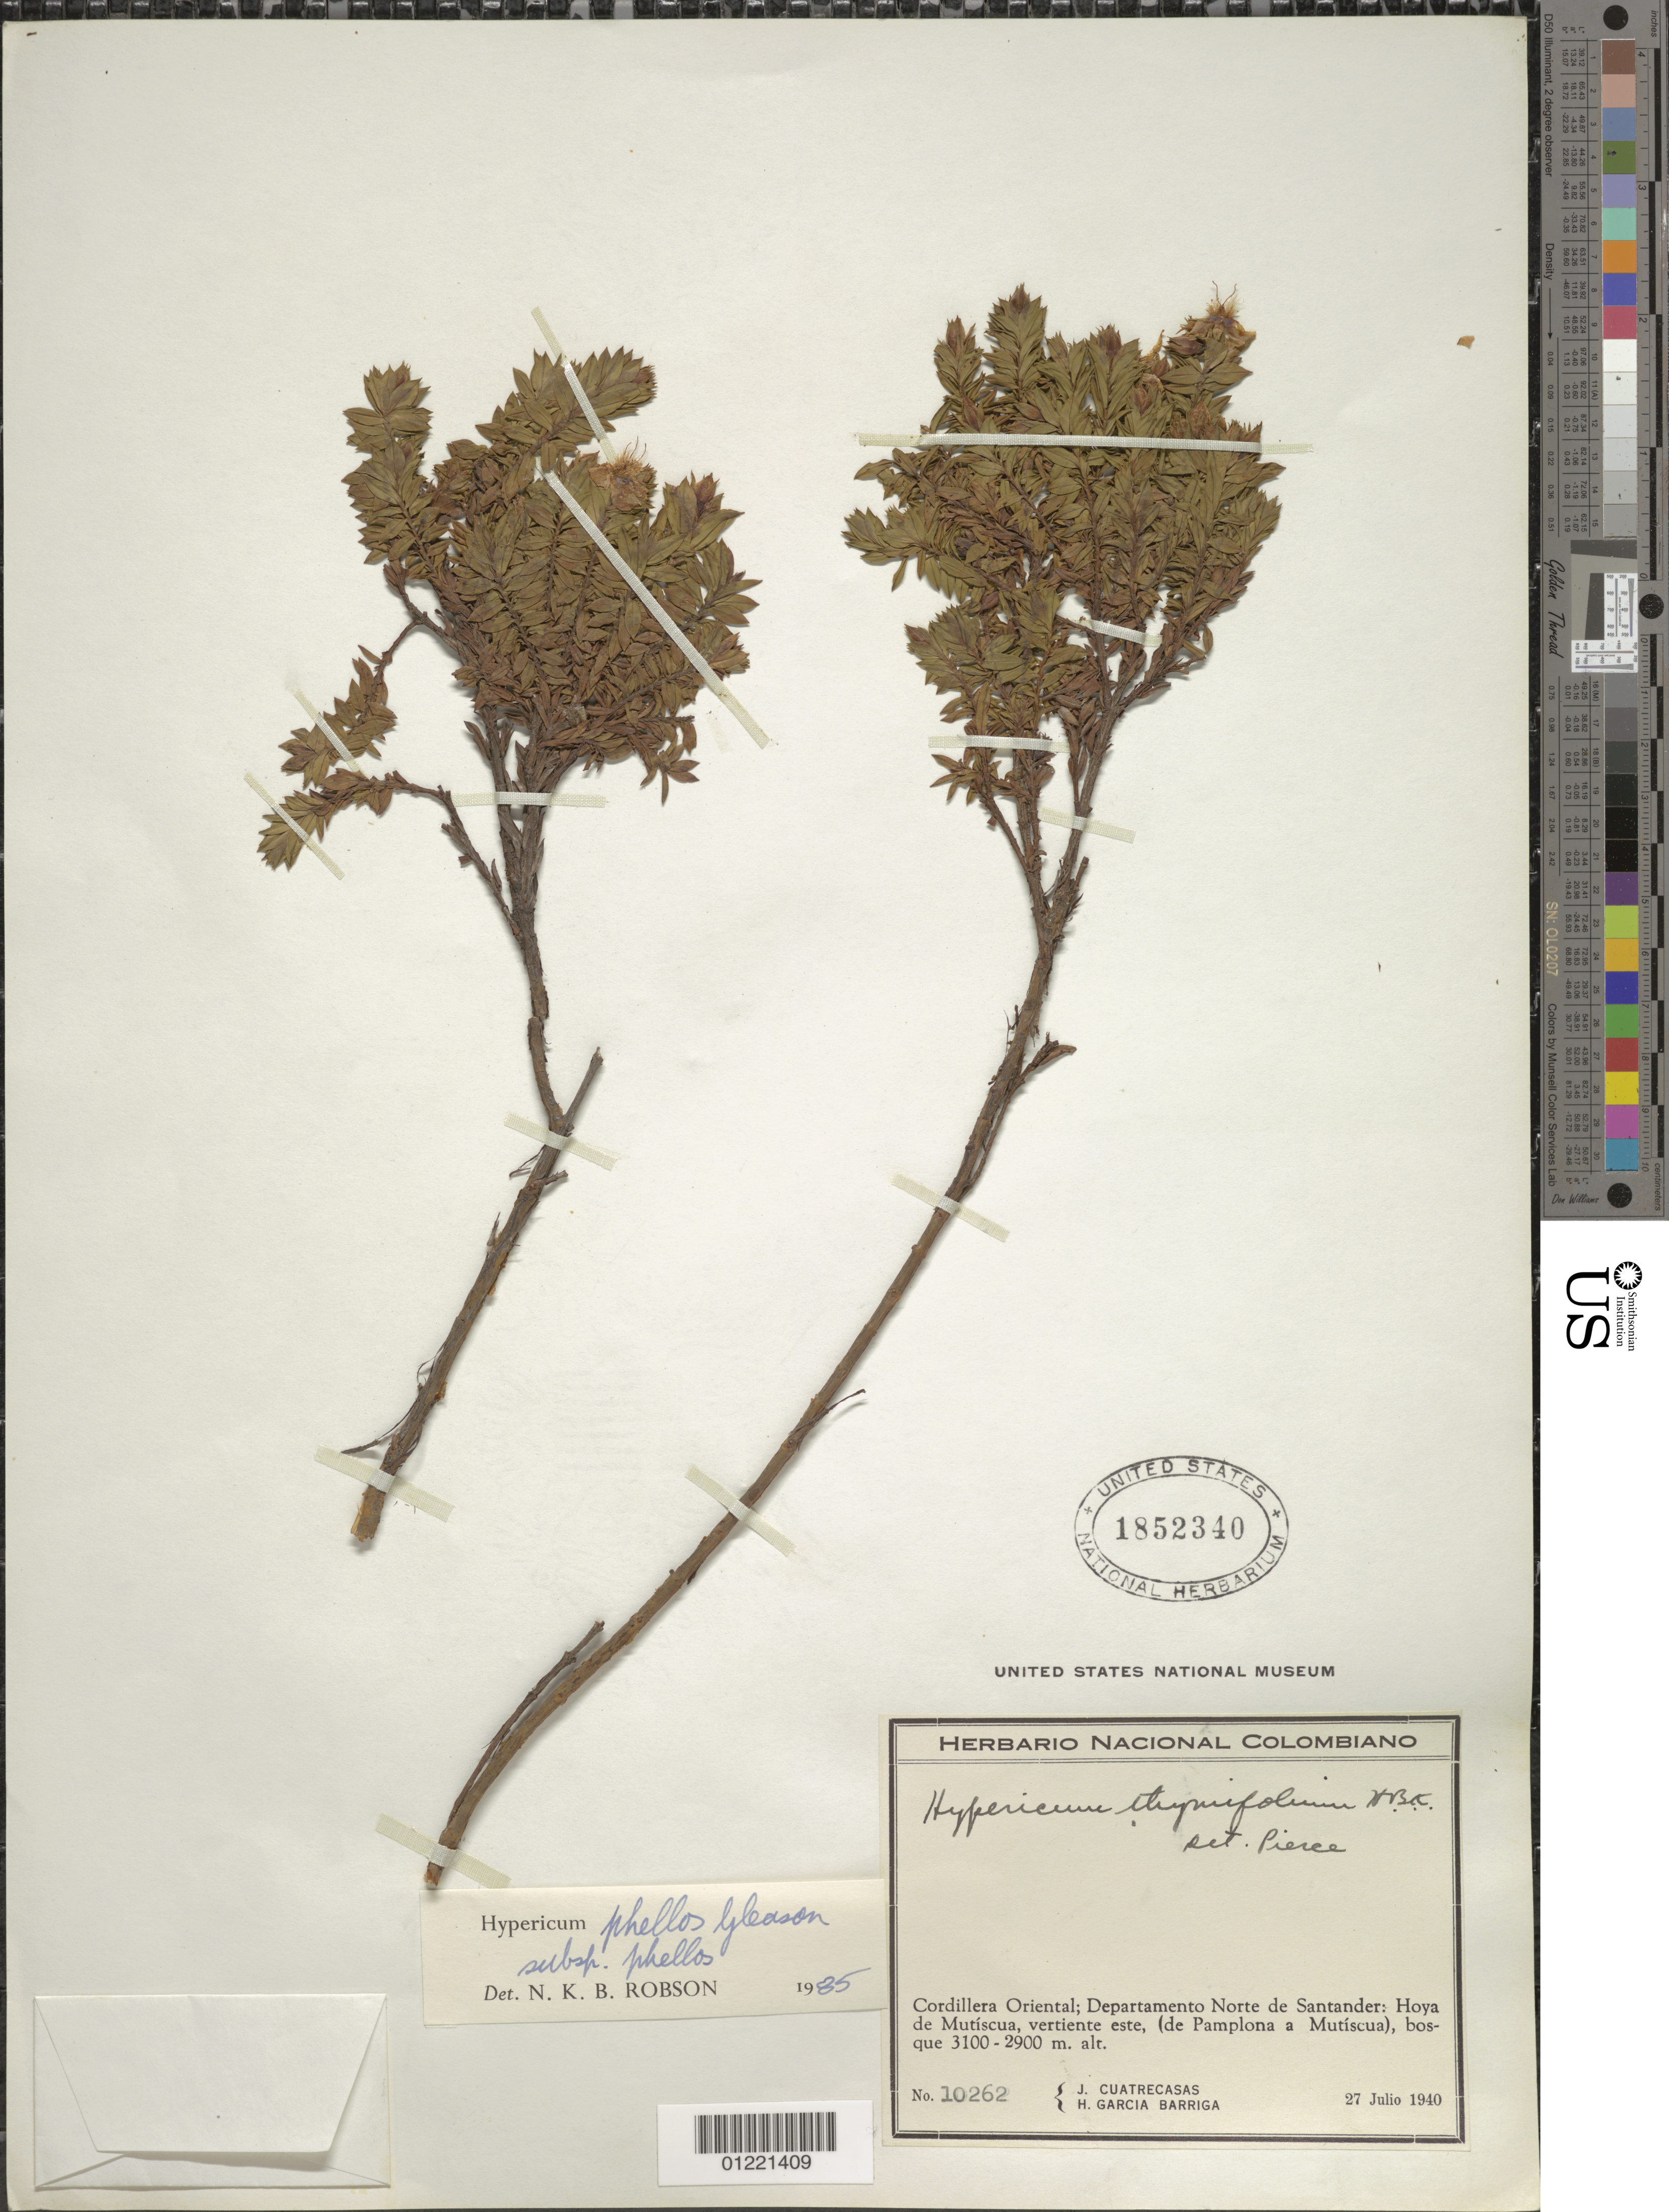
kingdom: Plantae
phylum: Tracheophyta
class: Magnoliopsida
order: Malpighiales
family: Hypericaceae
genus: Hypericum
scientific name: Hypericum phellos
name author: Gleason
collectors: J. Cuatrecasas & H. García Barriga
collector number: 10262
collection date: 1940-07-27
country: Colombia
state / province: Norte de Santander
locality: Hoya de Mutíscua, vertiente este, (de Pamplona a Mutíscua).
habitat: bosque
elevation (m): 2900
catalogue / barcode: US 1852340